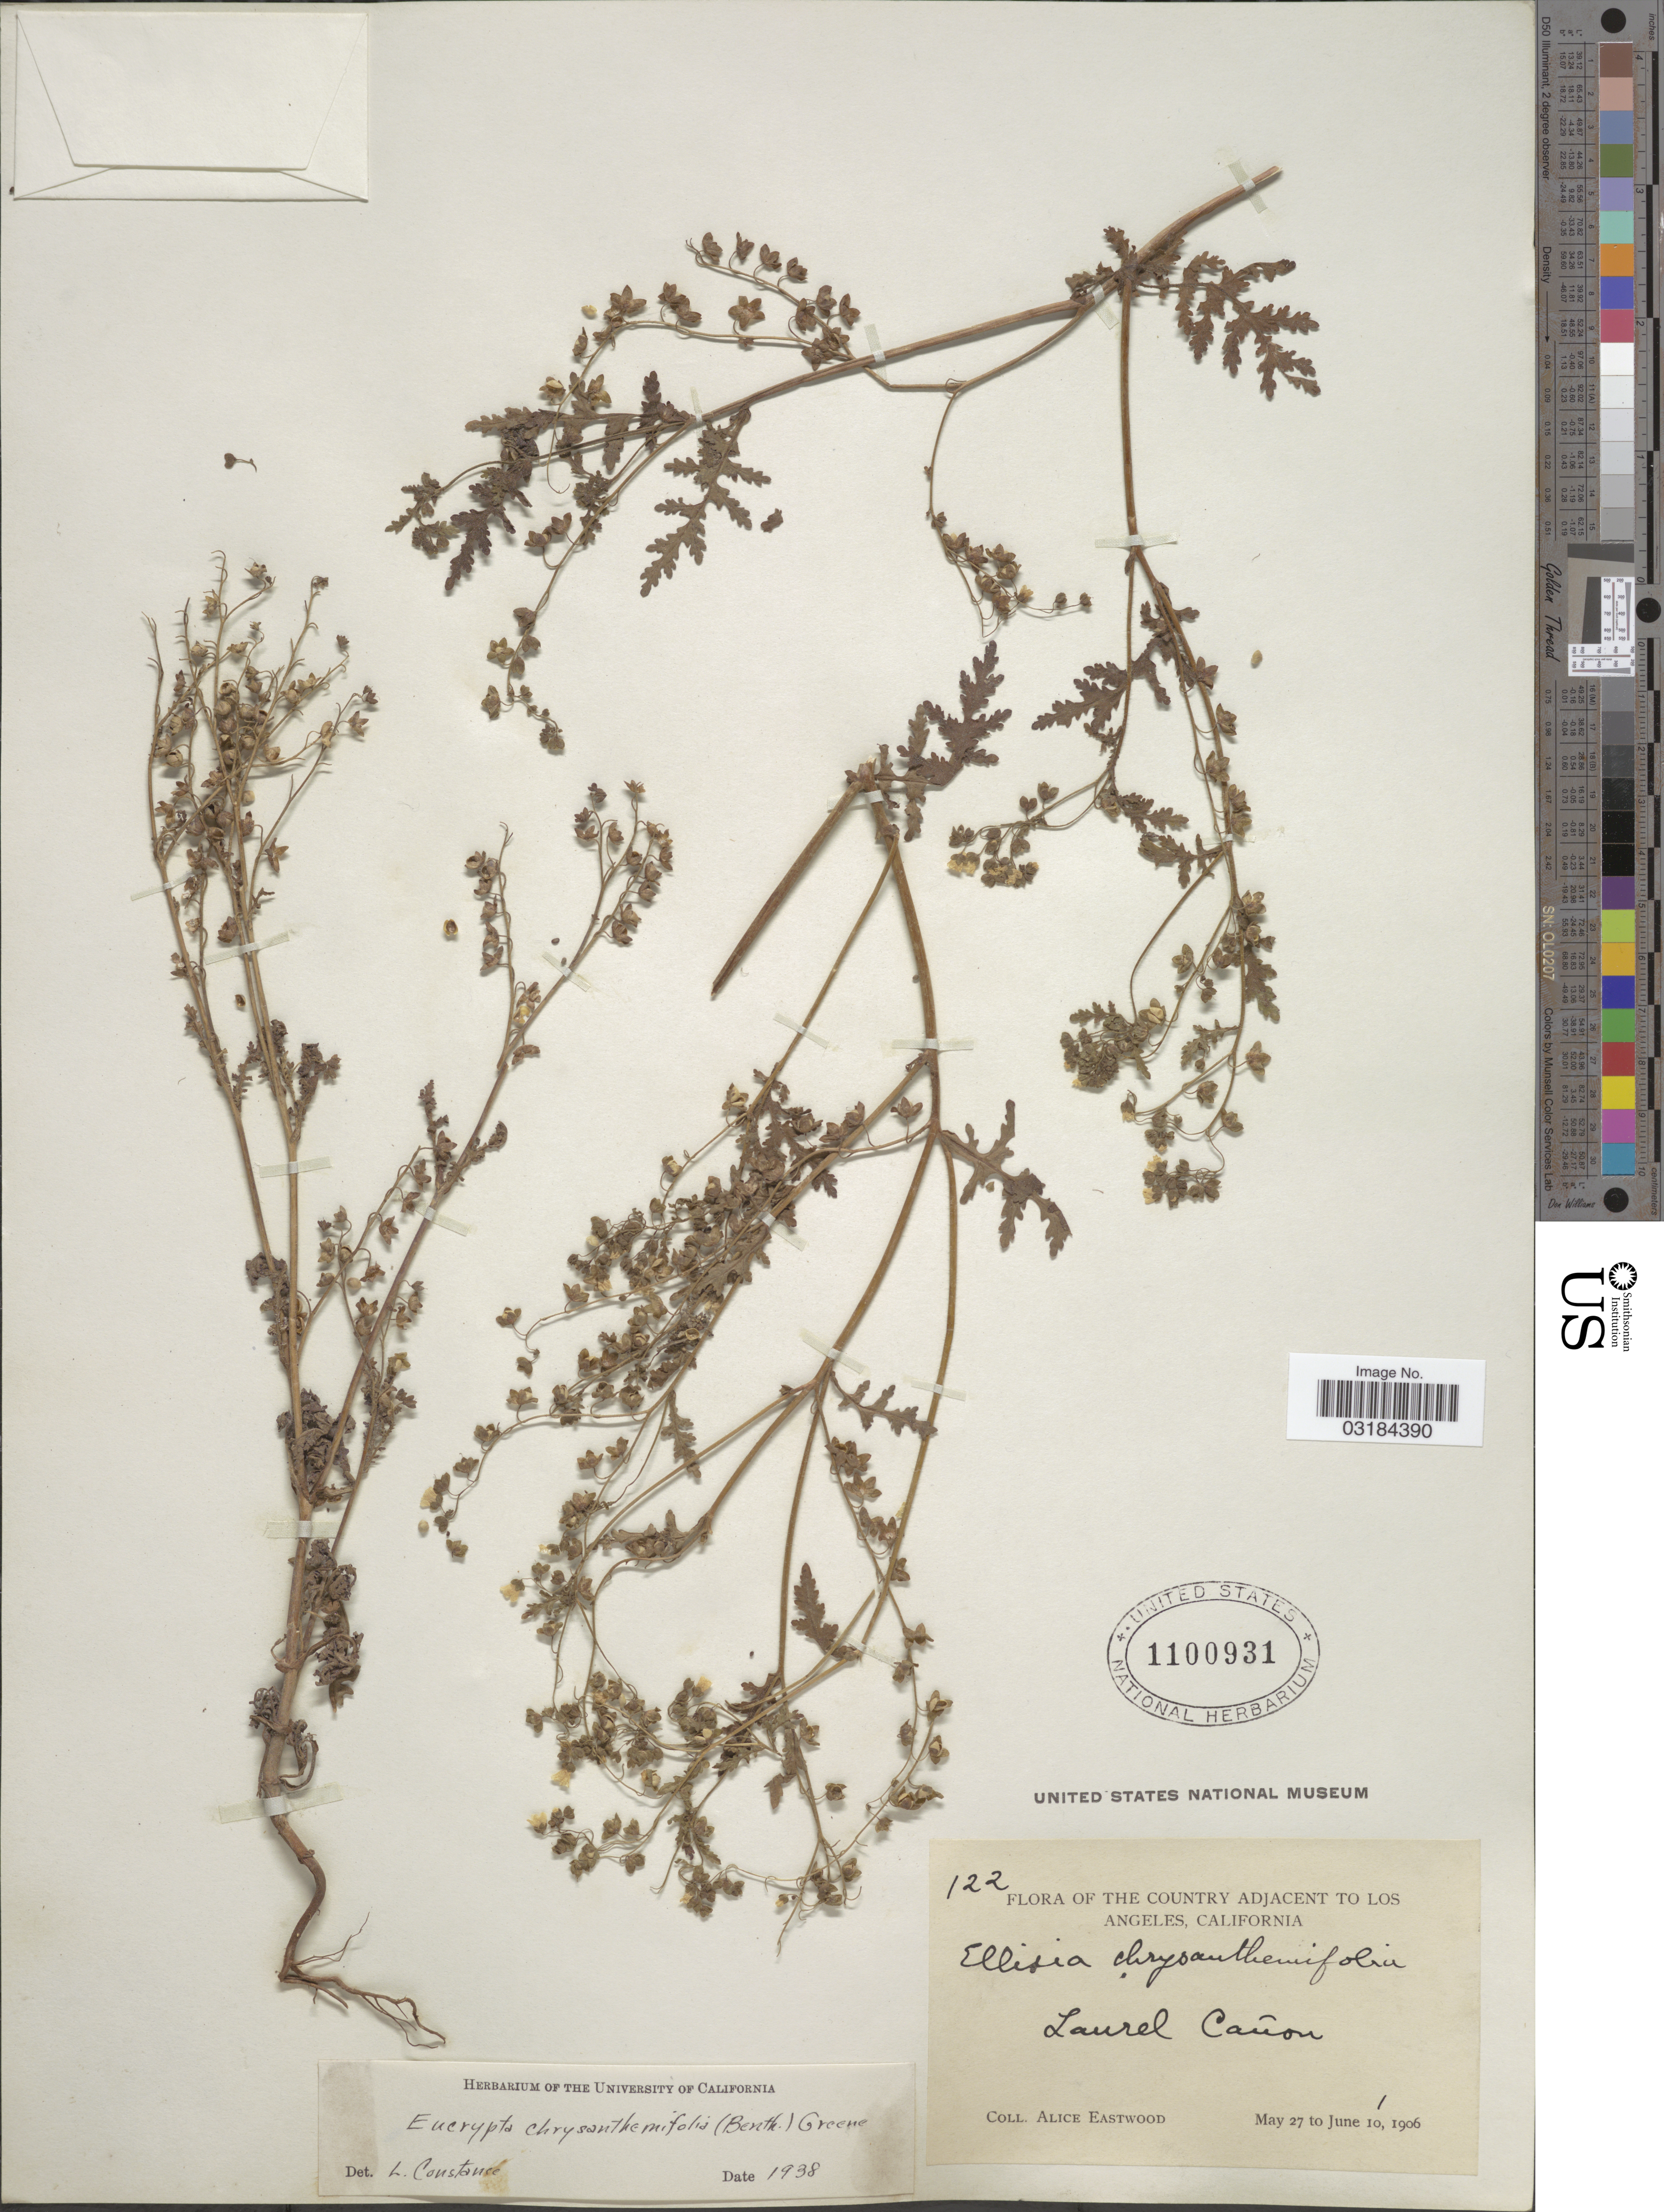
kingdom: Plantae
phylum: Tracheophyta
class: Magnoliopsida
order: Boraginales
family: Hydrophyllaceae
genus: Eucrypta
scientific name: Eucrypta chrysanthemifolia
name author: (Benth.) Greene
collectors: A. Eastwood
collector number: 122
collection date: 1906-05-27/1906-06-10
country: United States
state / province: California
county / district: Los Angeles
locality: The Country adjacent to Los Angeles. Laurel Cañon.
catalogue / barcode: US 1100931